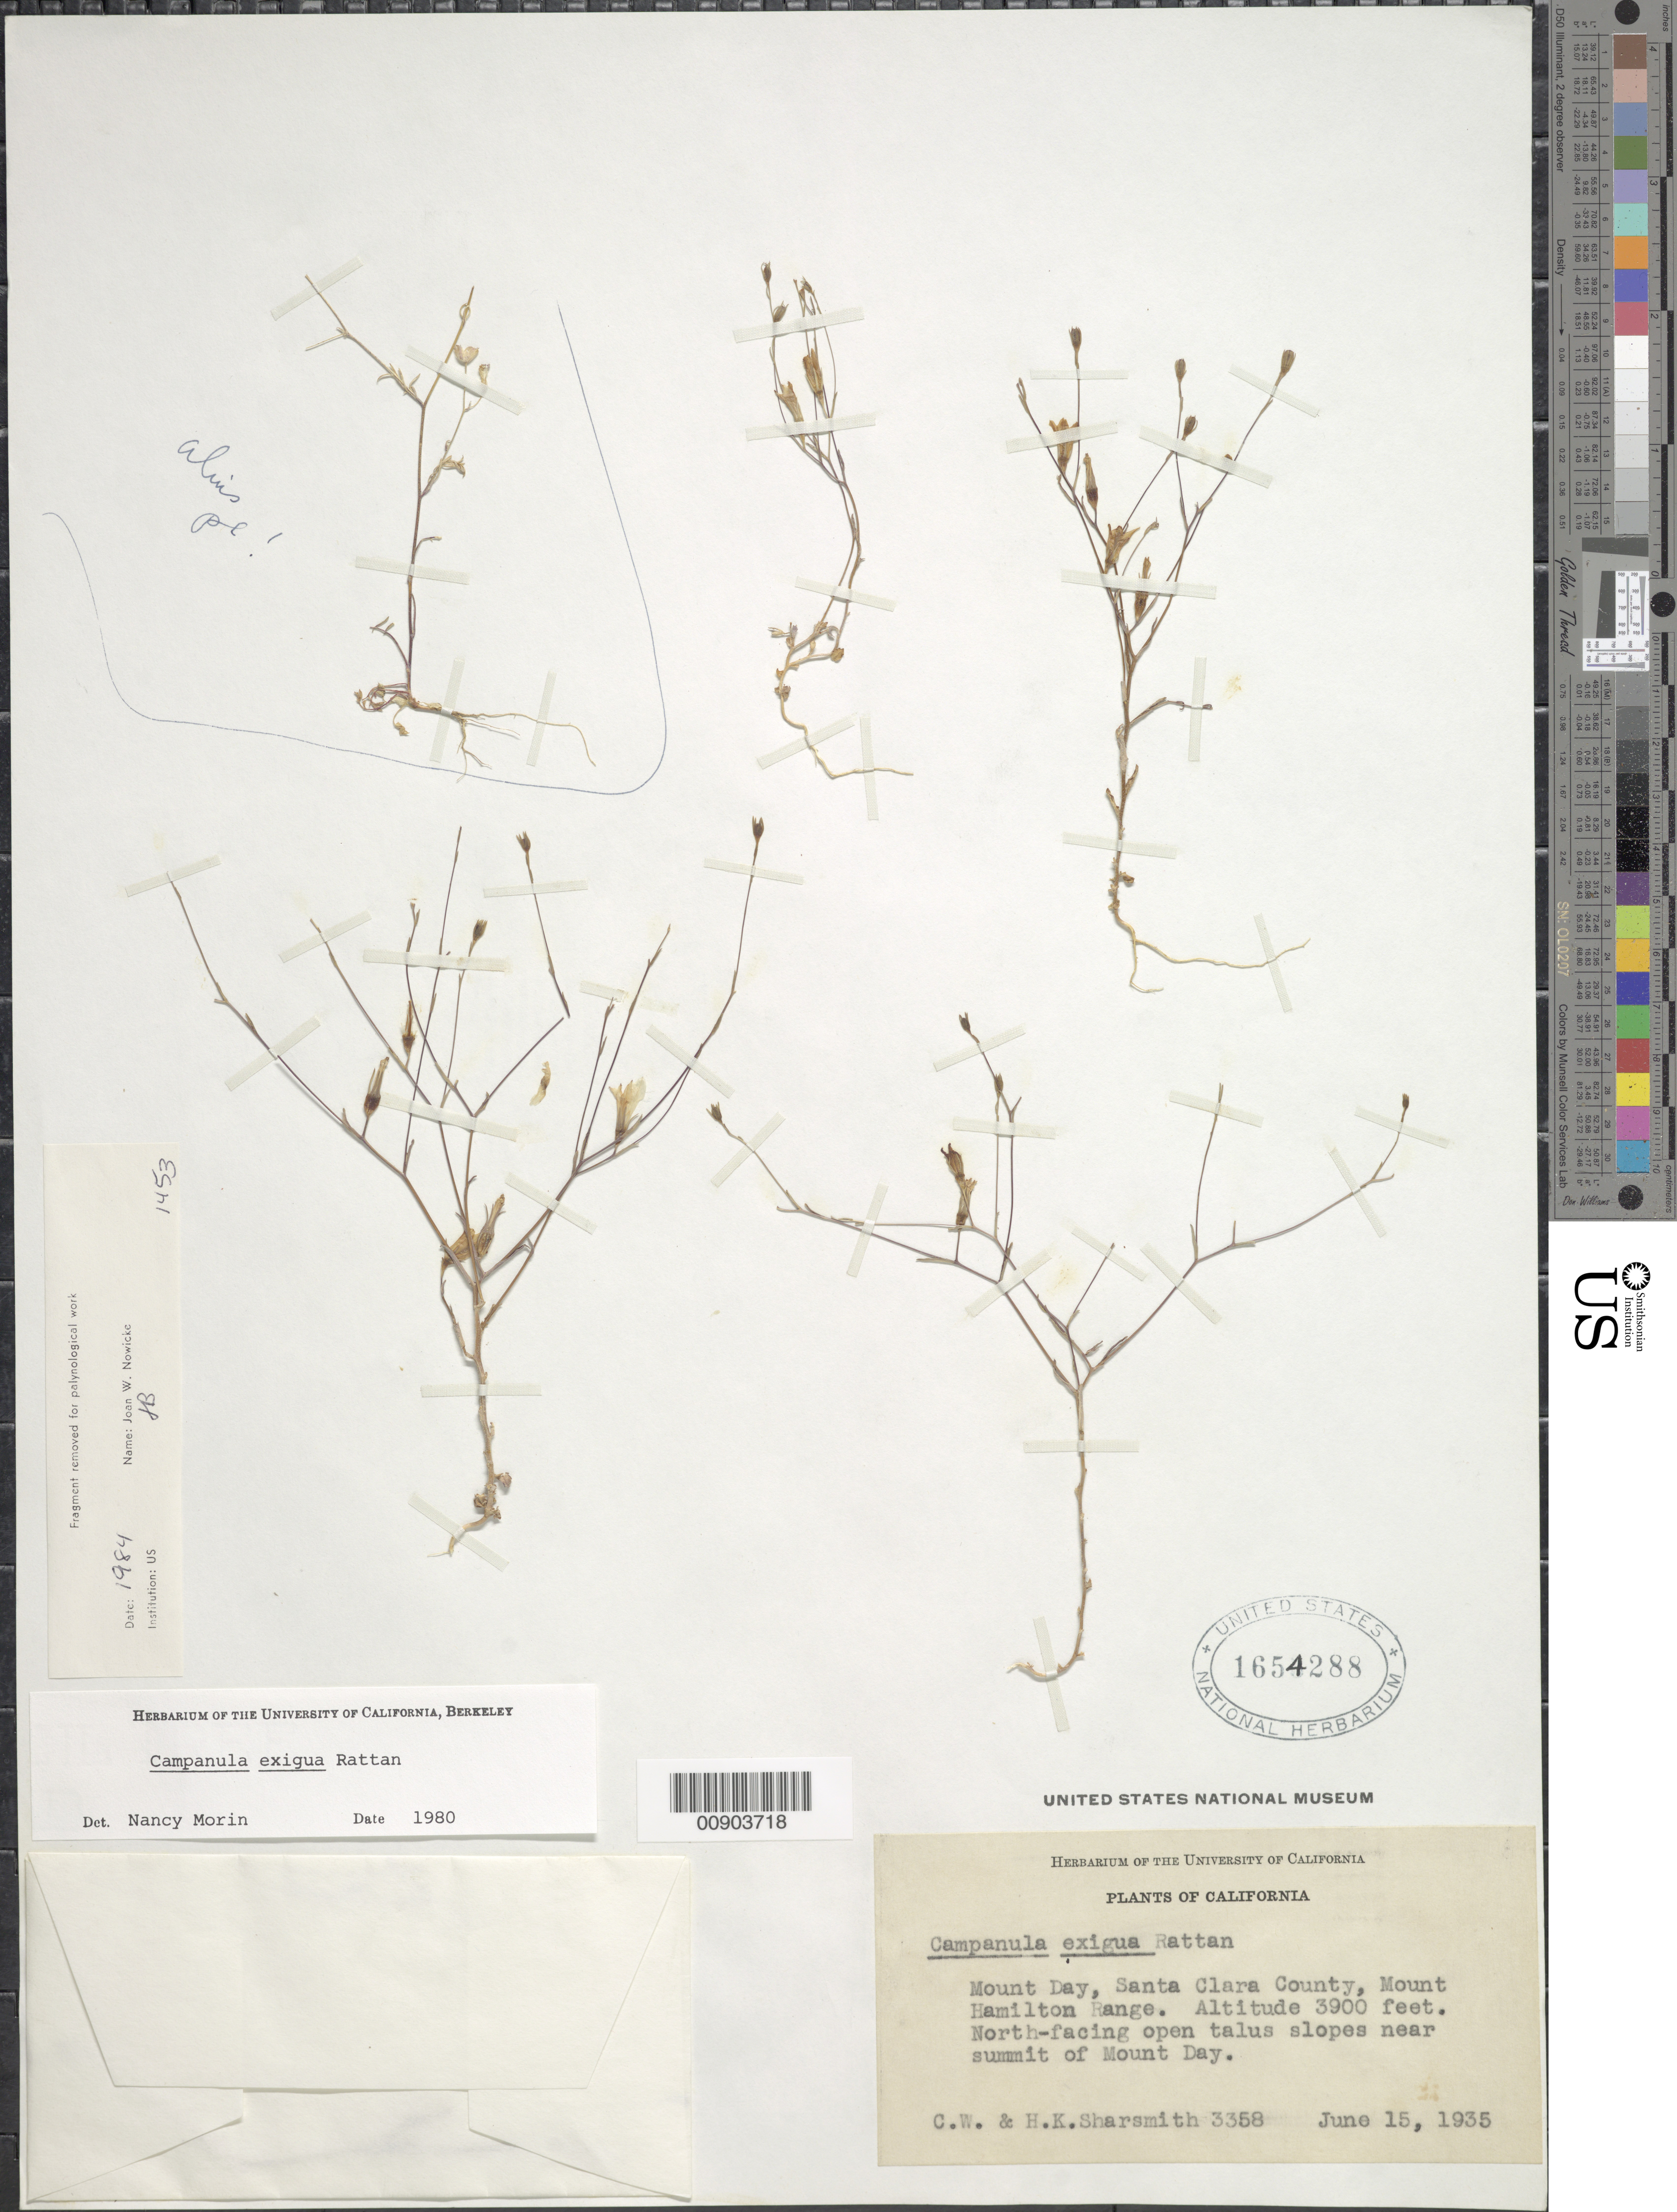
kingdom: Plantae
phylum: Tracheophyta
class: Magnoliopsida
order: Asterales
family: Campanulaceae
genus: Campanula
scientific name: Campanula exigua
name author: Rattan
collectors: C. Sharsmith & H. Sharsmith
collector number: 3358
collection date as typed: June 15, 1935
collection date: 1935-06-15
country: United States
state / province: California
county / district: Santa Clara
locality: Mount Day summit.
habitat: North-facing open talus slopes near summit.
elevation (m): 1189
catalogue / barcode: US 1654288